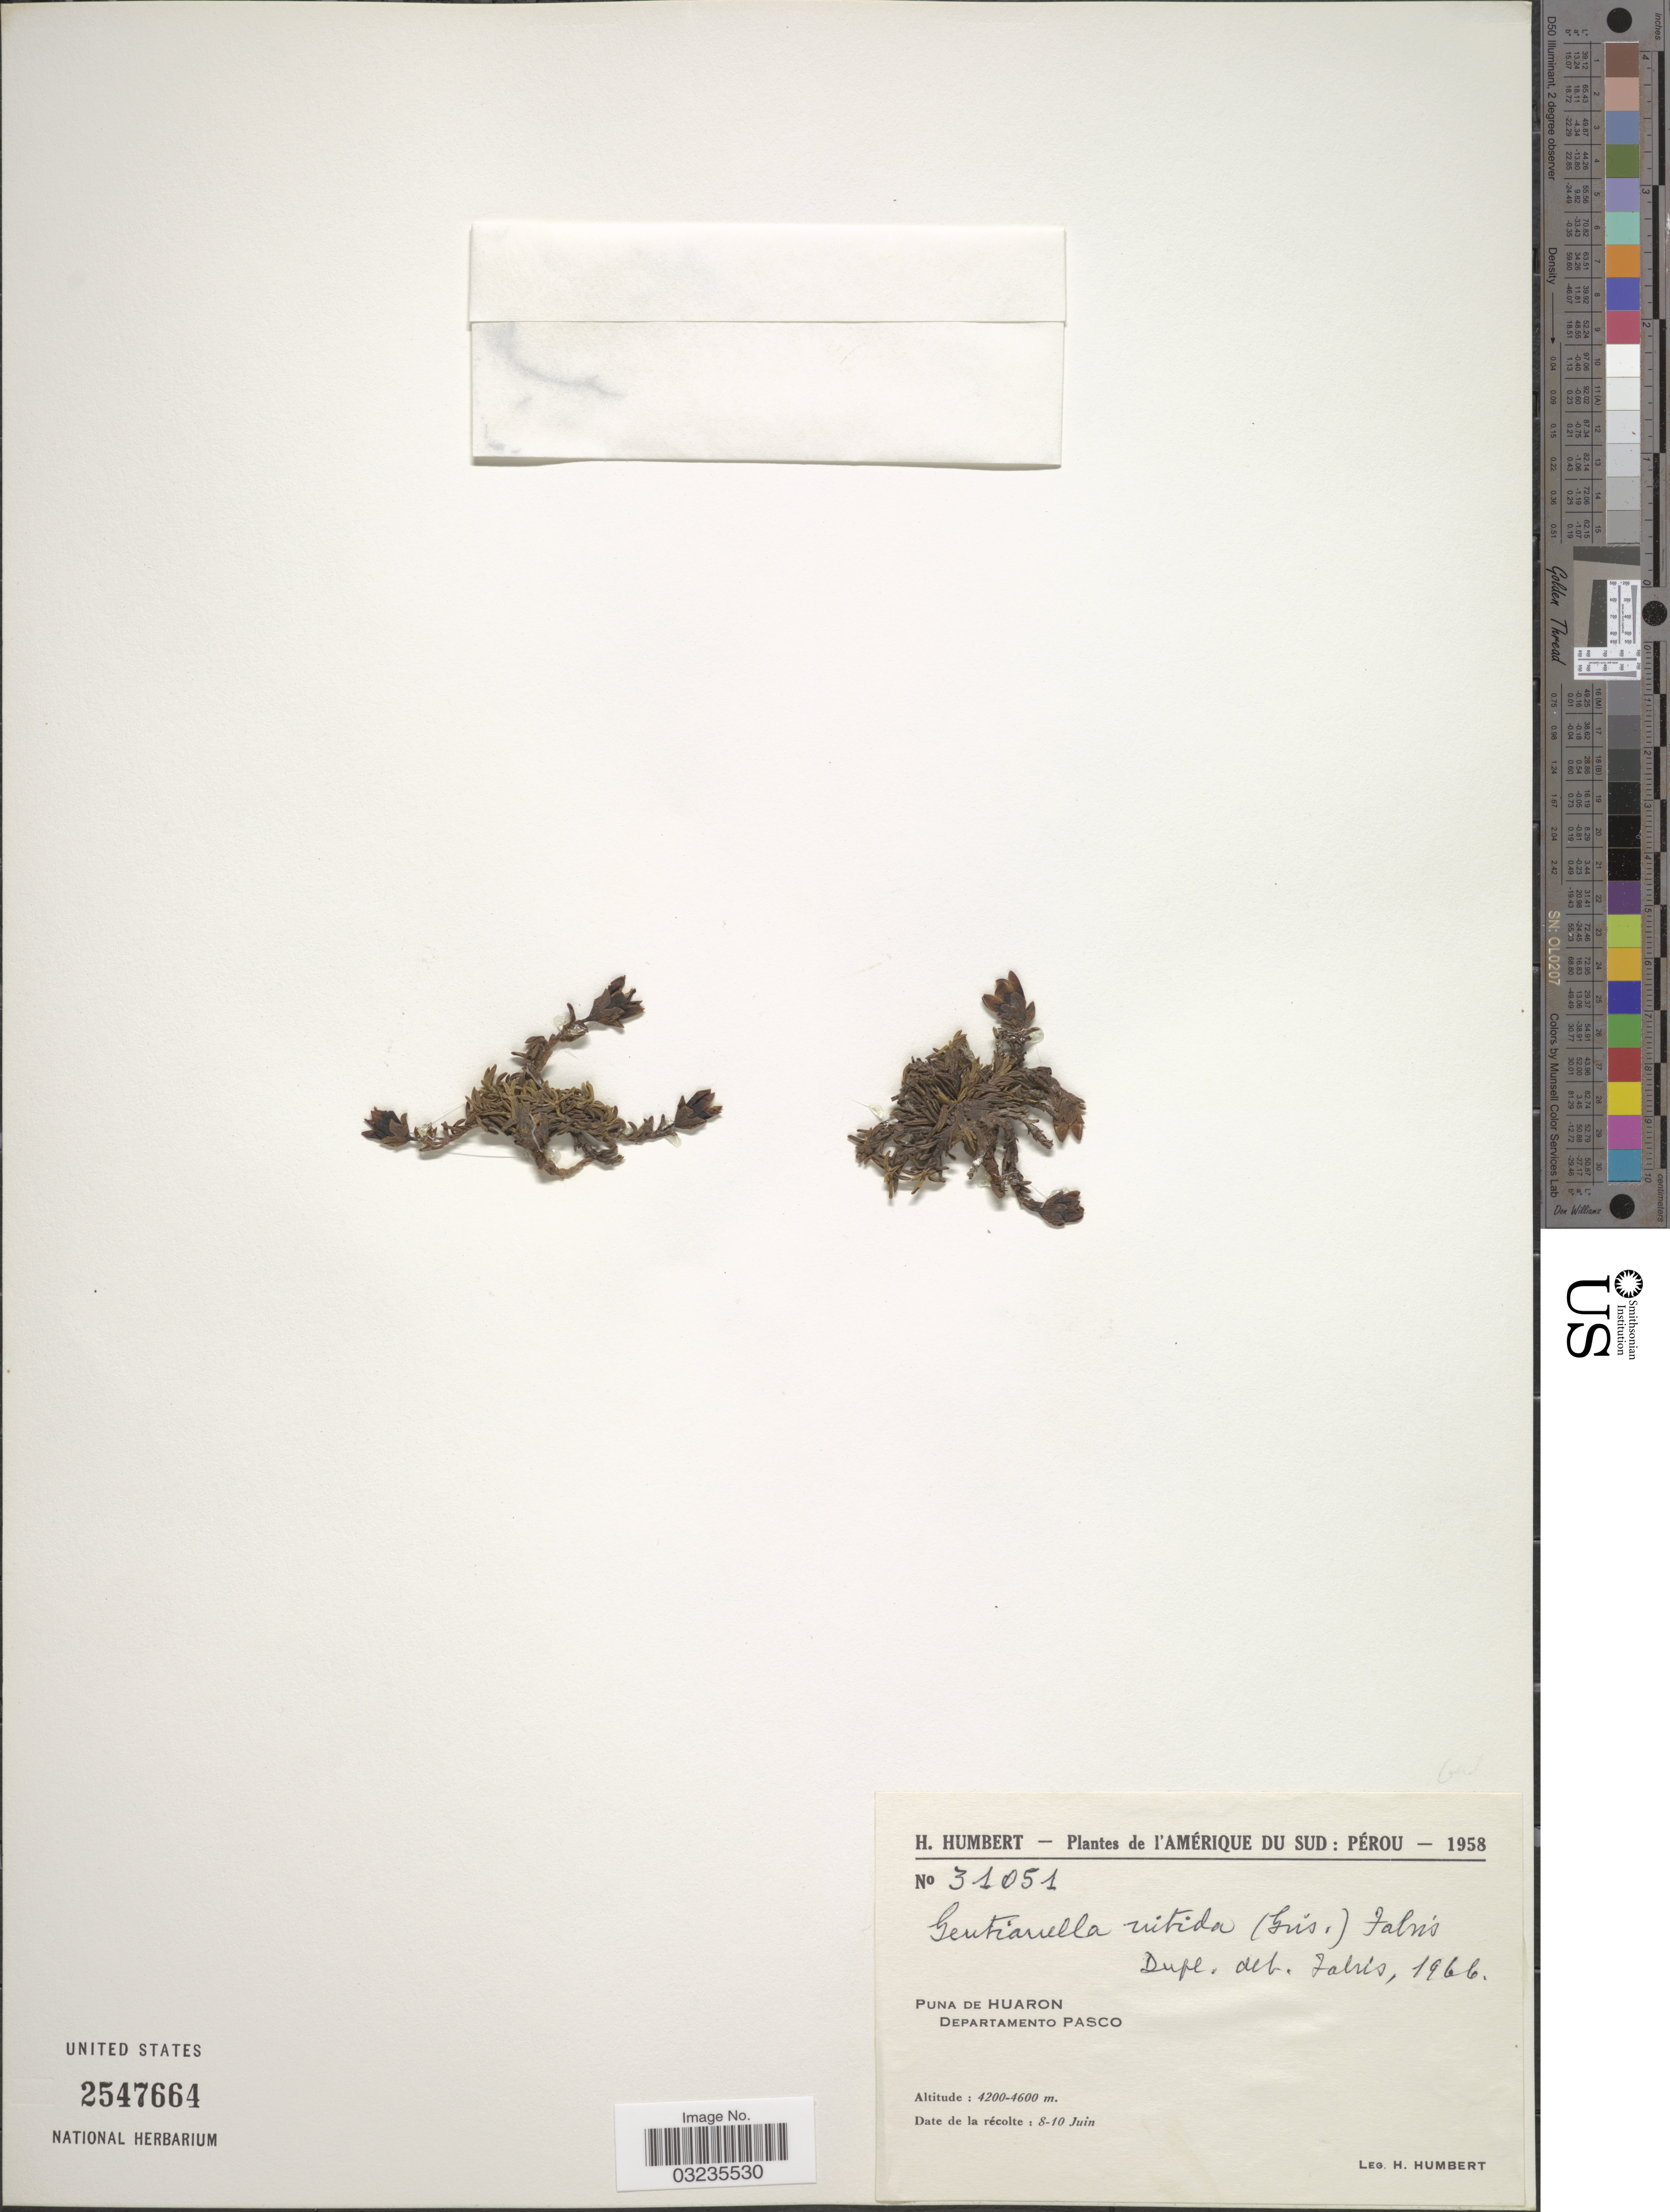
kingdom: Plantae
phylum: Tracheophyta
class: Magnoliopsida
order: Gentianales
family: Gentianaceae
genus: Gentiana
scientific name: Gentiana nitida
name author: Griseb.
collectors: H. Humbert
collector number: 31051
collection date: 1958-06-08/1958-06-10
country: Peru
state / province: Pasco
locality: Puna de Huaron. Departamento Pasco.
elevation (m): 4200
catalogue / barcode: US 2547664